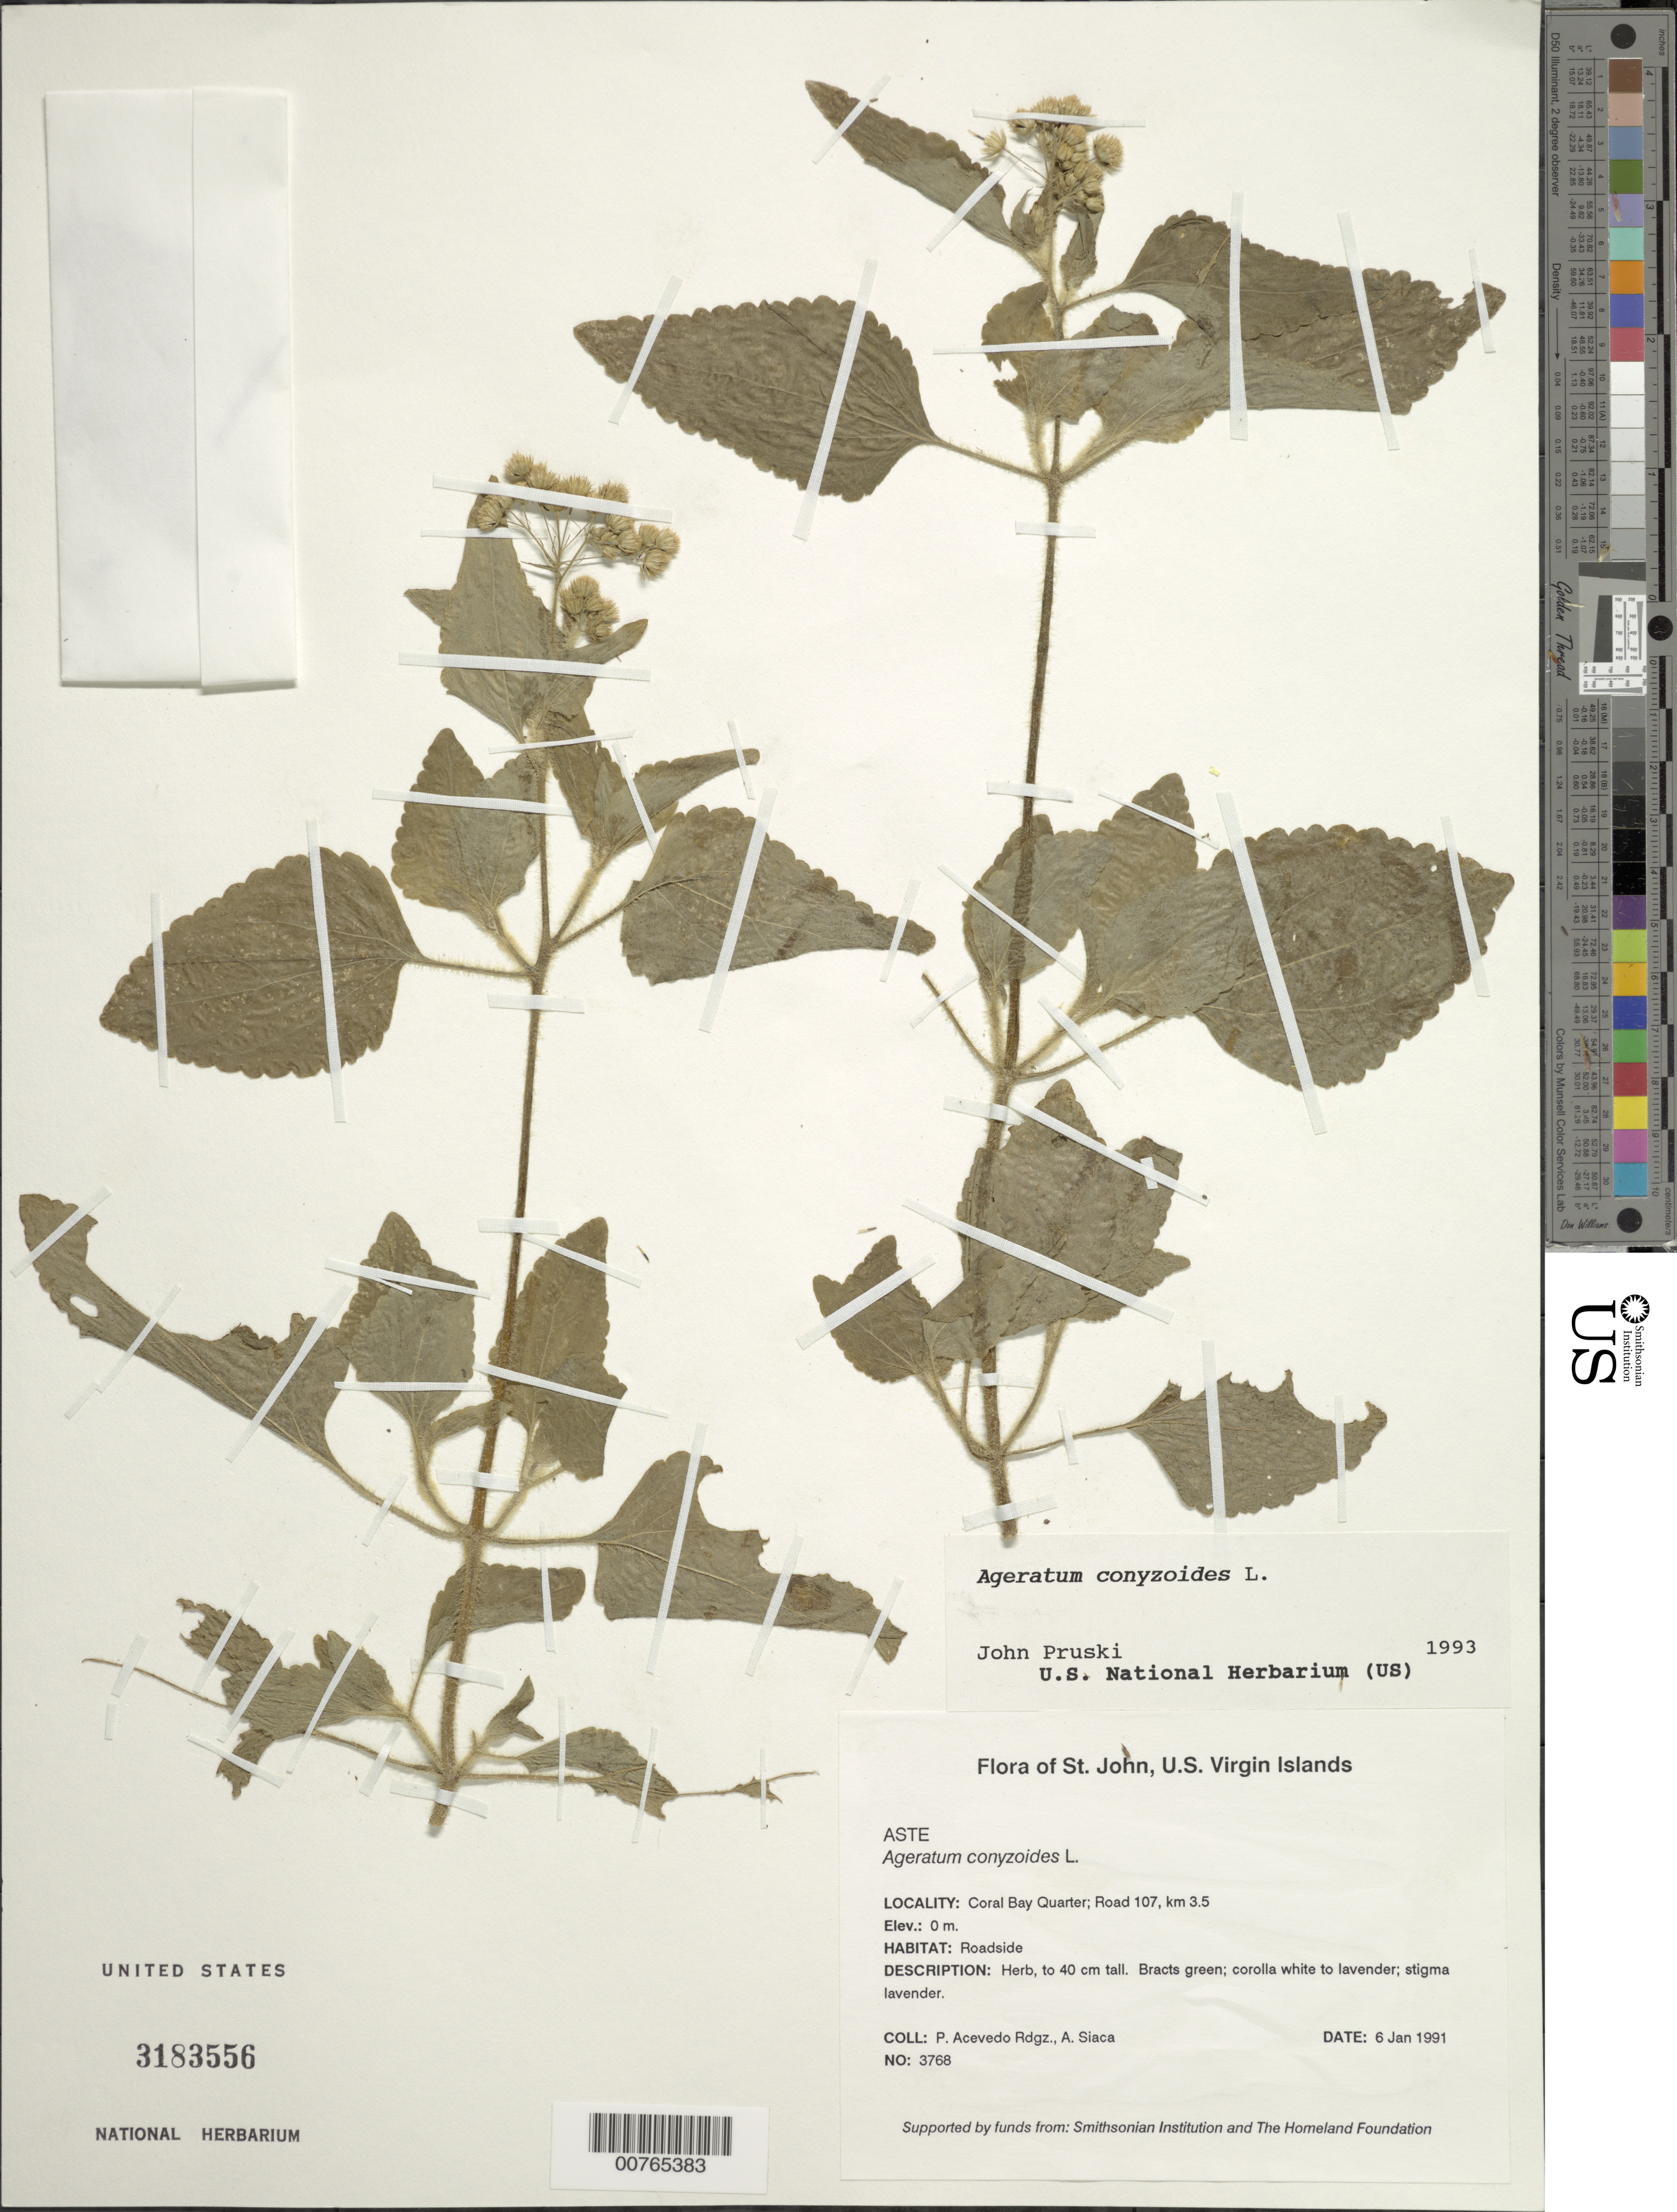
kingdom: Plantae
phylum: Tracheophyta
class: Magnoliopsida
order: Asterales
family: Asteraceae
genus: Ageratum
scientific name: Ageratum conyzoides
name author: L.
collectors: P. Acevedo-Rodr. & A. Siaca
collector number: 3768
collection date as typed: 06 Jan 1991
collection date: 1991-01-06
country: U.S. Virgin Islands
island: St. John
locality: Coral Bay Quarter; Road 107, km 3.5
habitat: Roadside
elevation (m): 0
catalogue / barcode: US 3183556